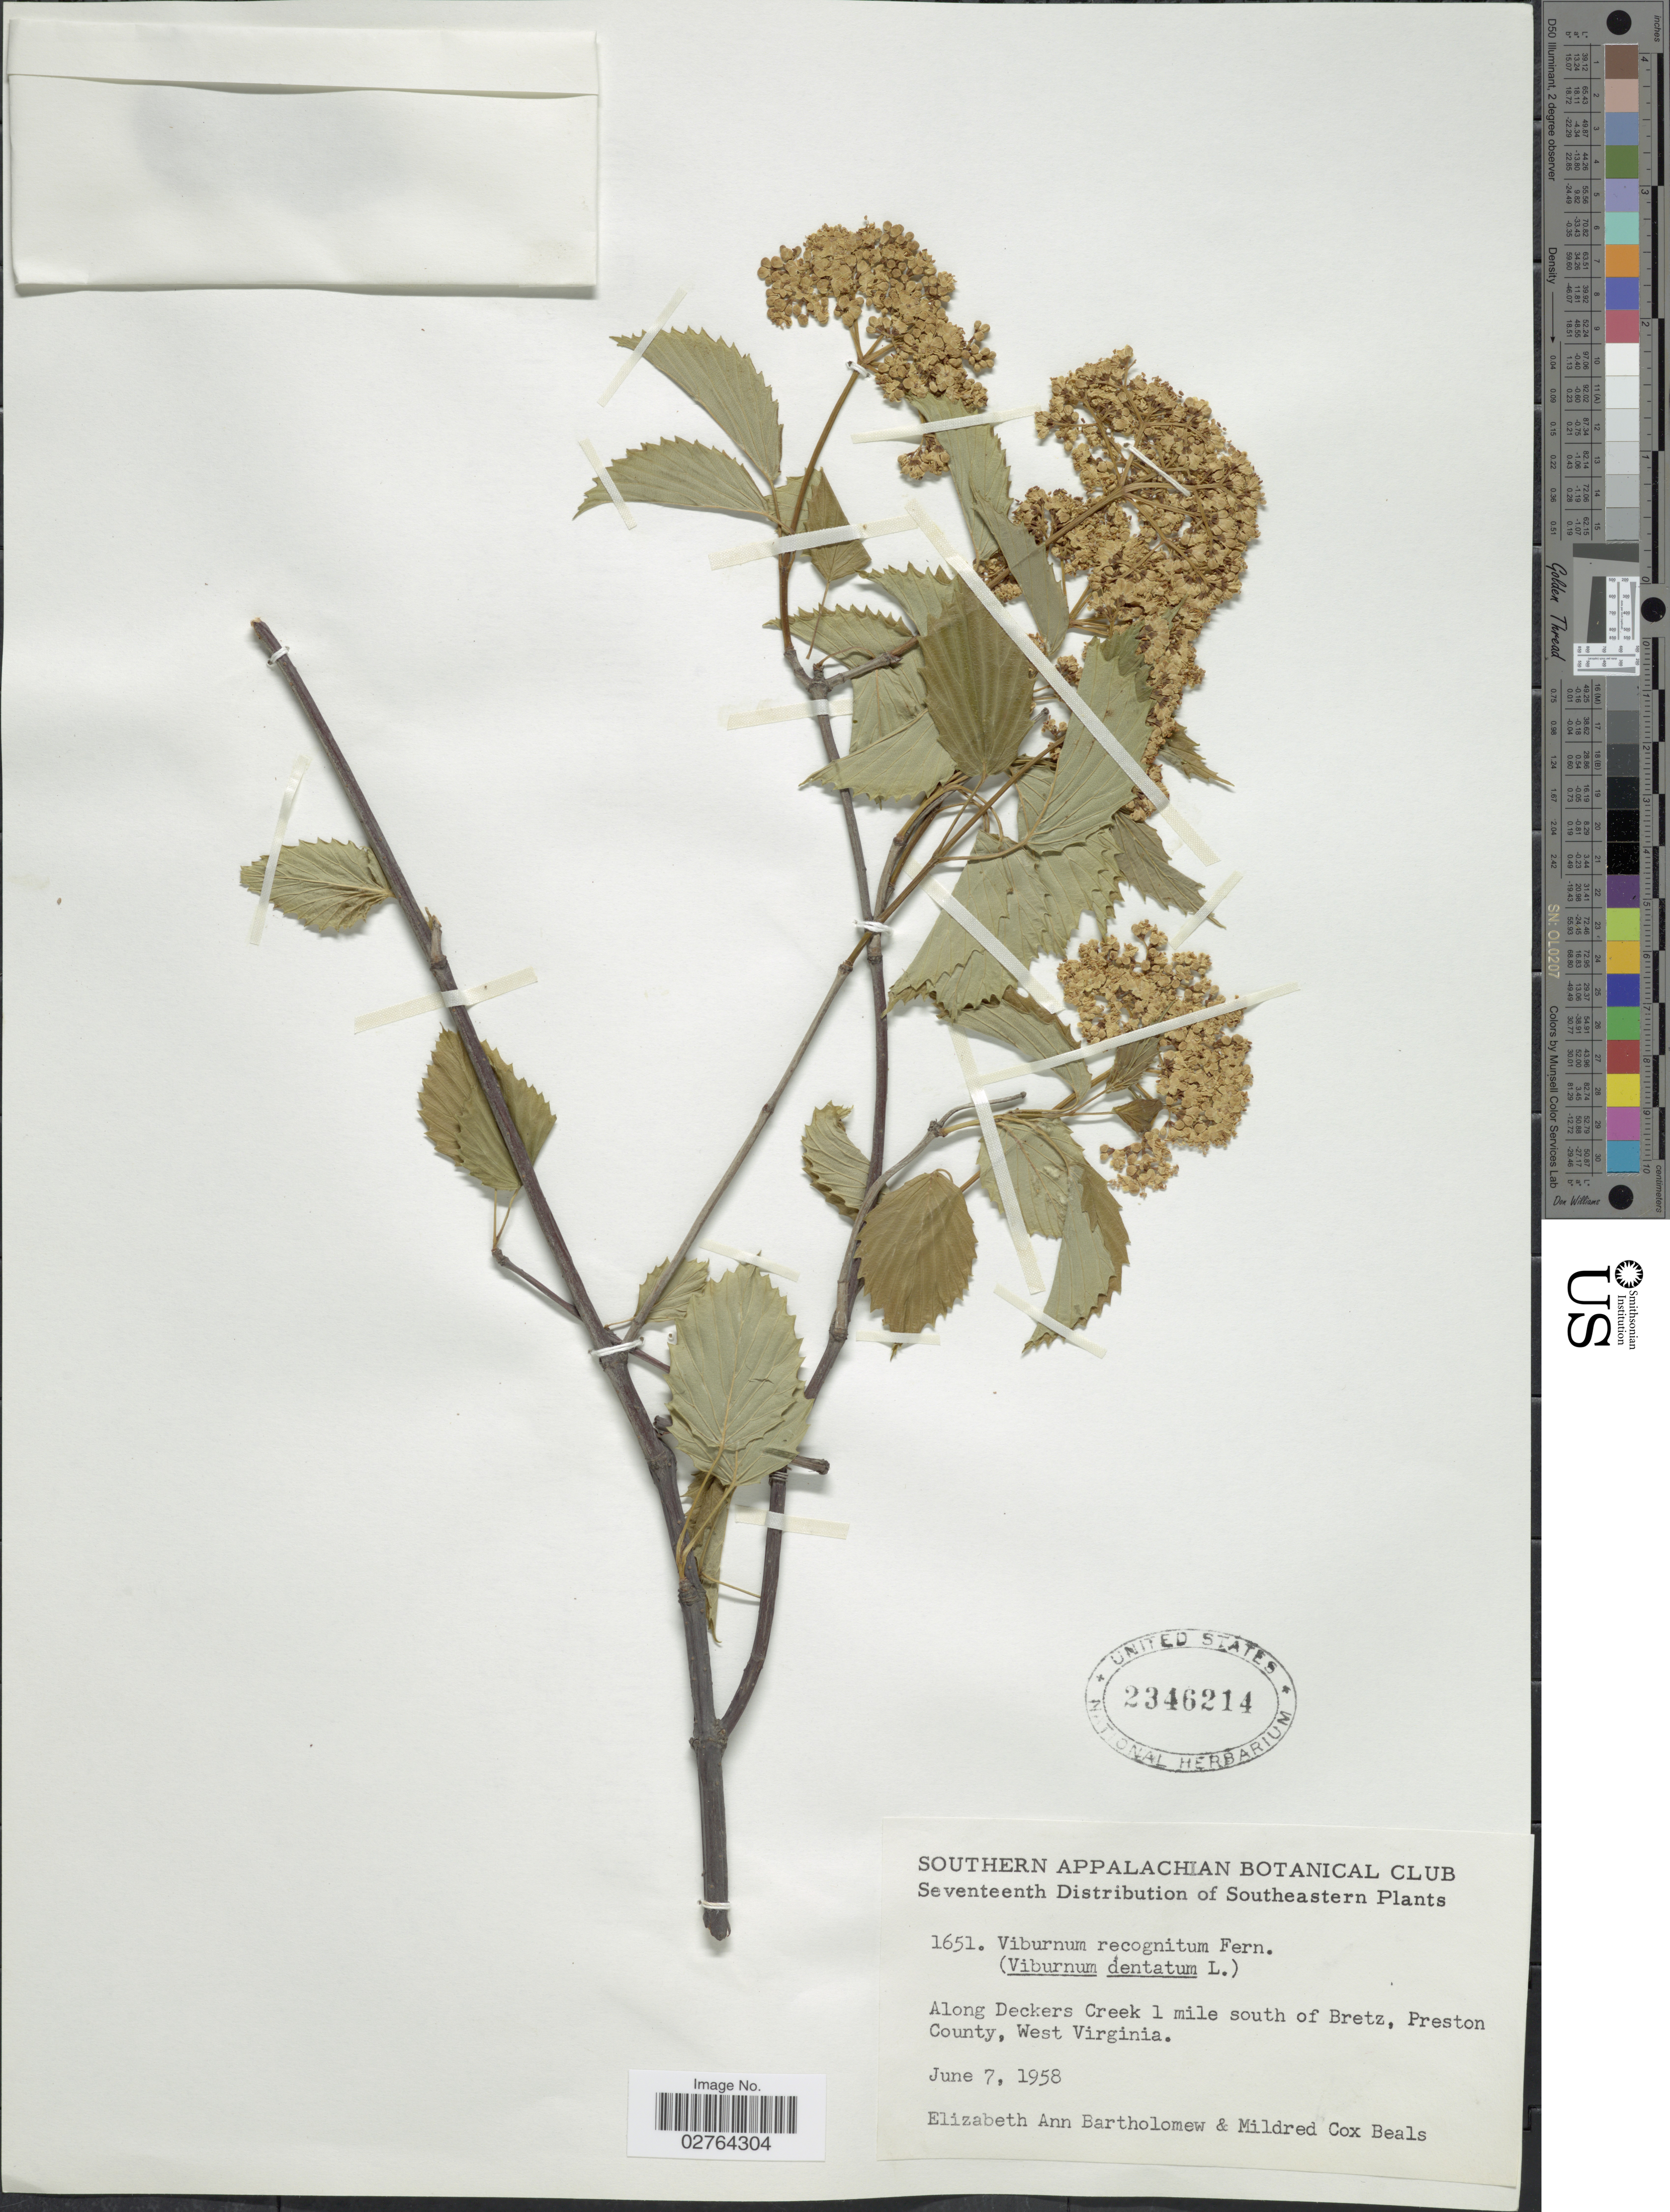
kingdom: Plantae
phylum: Tracheophyta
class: Magnoliopsida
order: Dipsacales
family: Viburnaceae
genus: Viburnum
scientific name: Viburnum recognitum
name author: Fernald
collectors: E. Bartholomew & M. Beals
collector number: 1651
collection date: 1958-06-07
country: United States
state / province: West Virginia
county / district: Preston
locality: Along Deckers Creek 1 mile south of Bretz.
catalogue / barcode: US 2346214